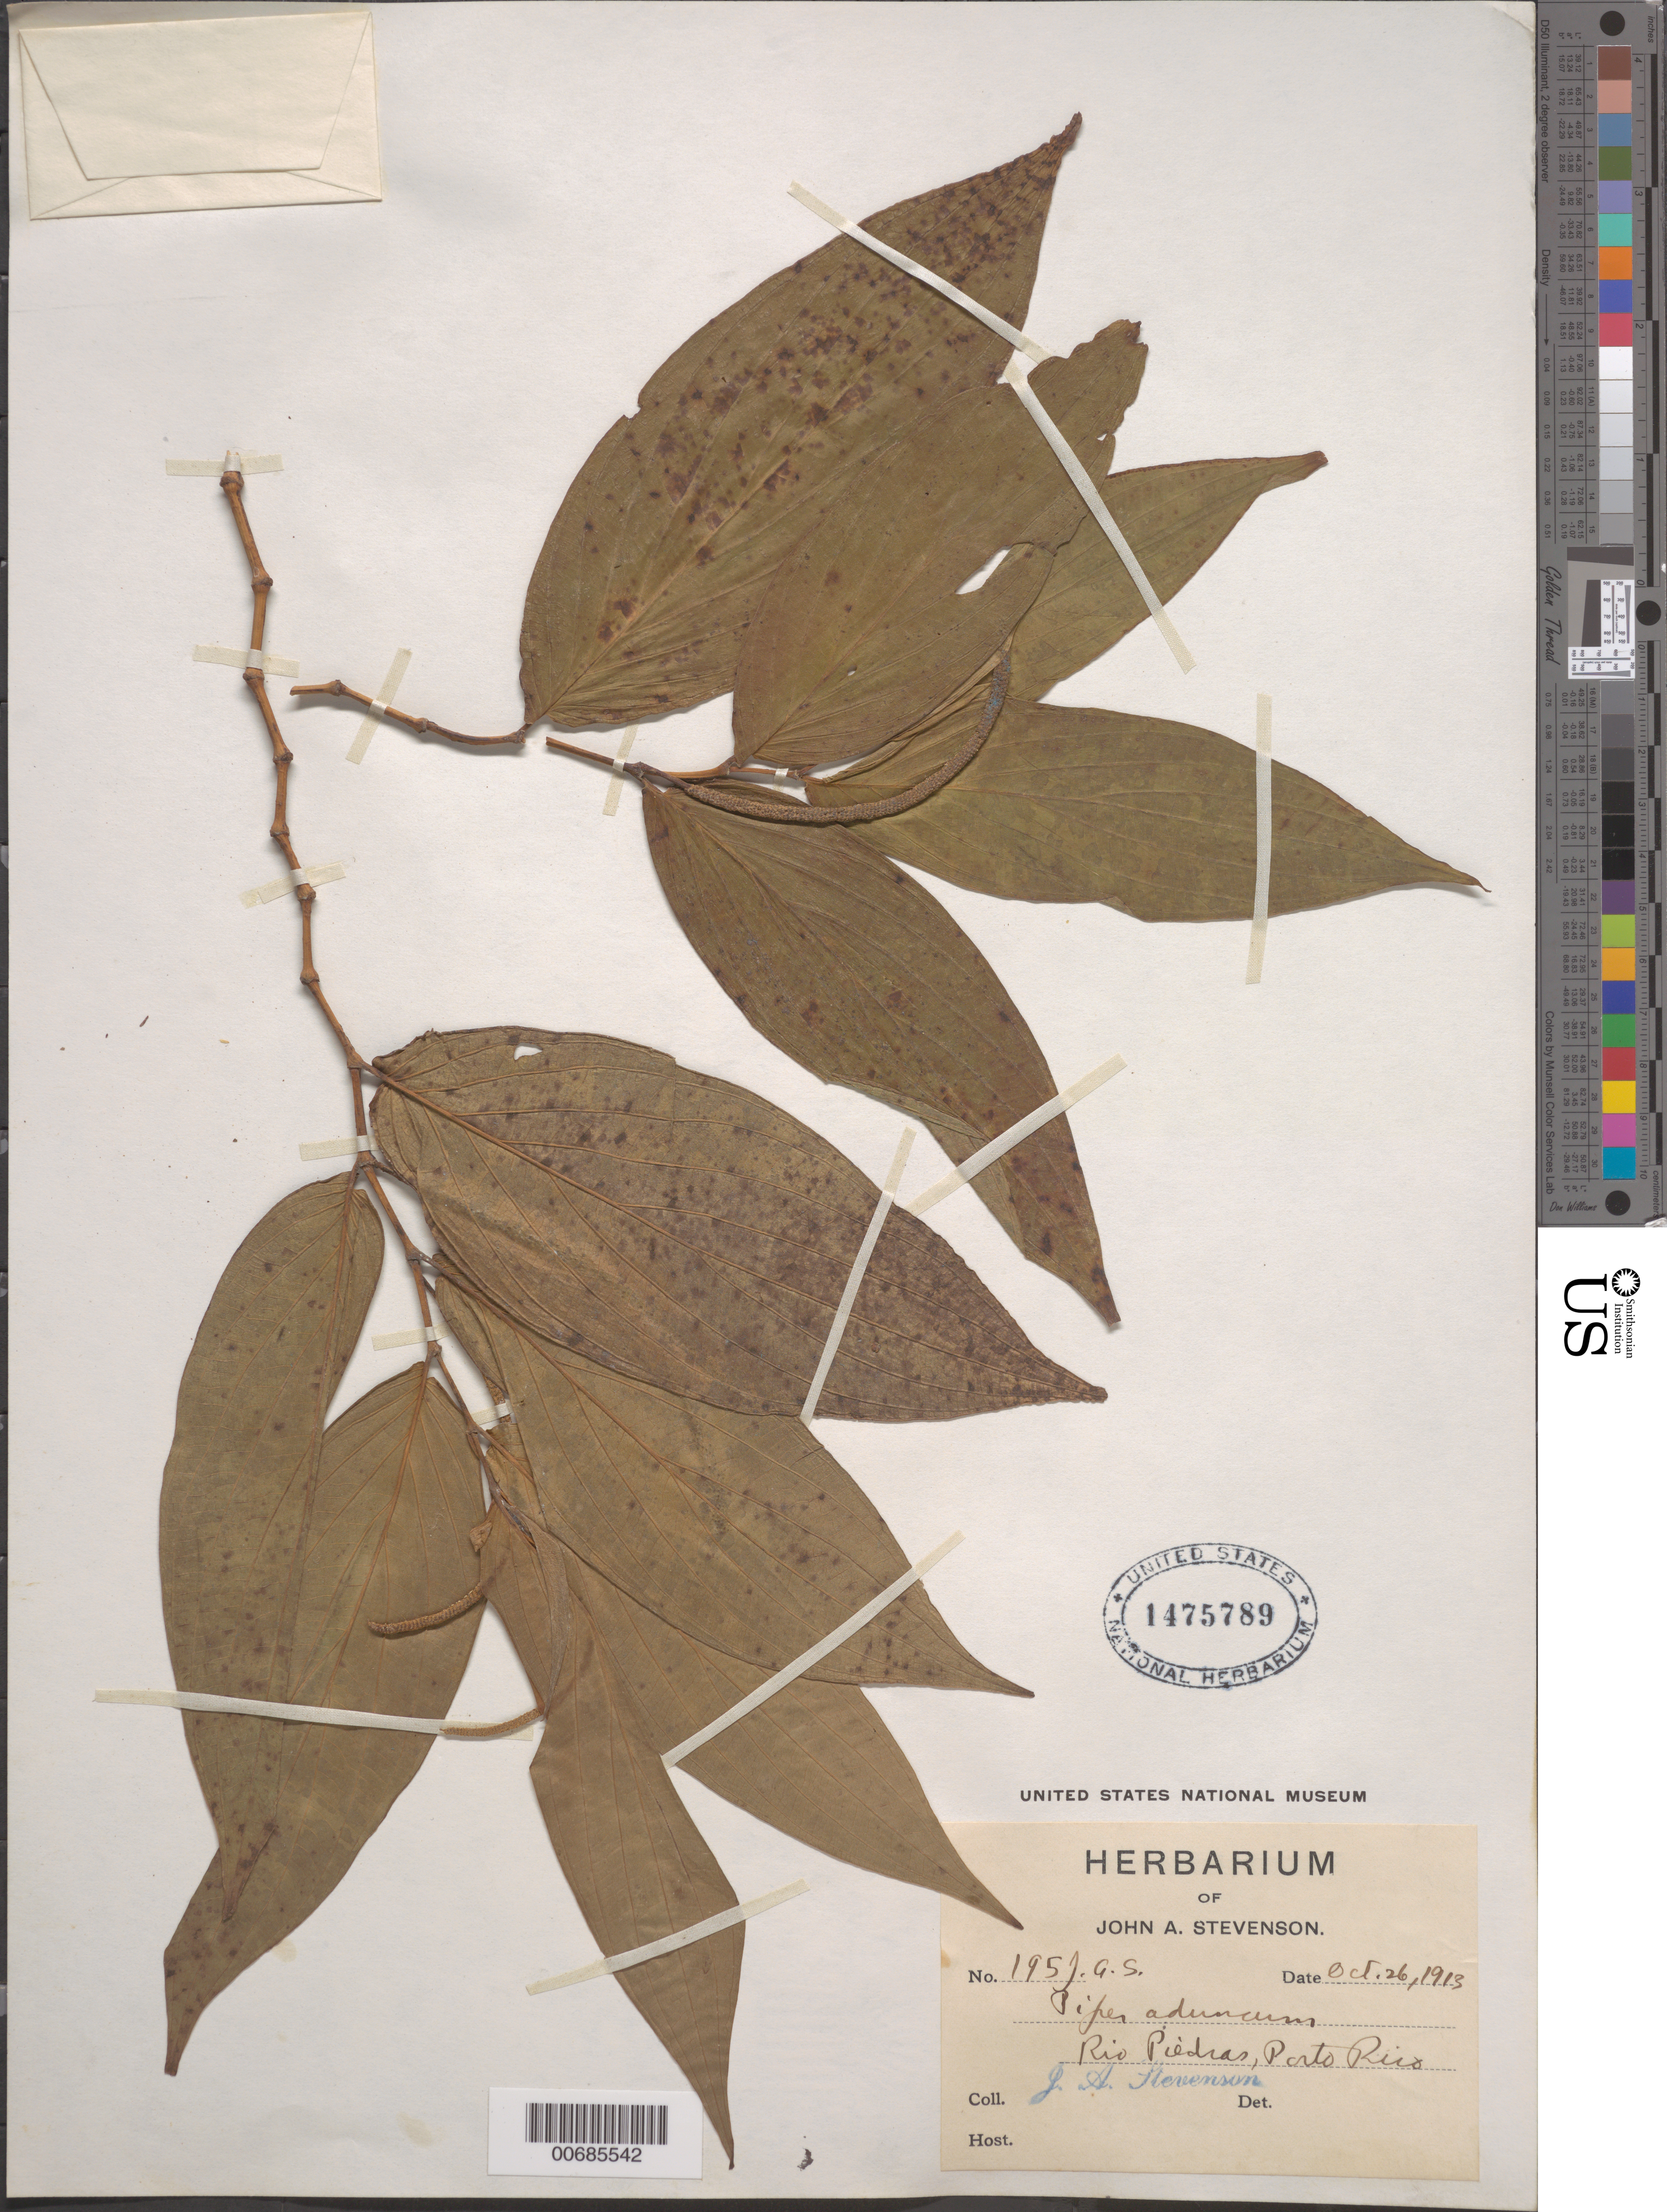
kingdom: Plantae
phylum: Tracheophyta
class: Magnoliopsida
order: Piperales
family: Piperaceae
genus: Piper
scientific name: Piper aduncum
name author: L.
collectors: J. Stevenson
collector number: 195 j.a.s.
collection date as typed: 26 Oct 1913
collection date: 1913-10-26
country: Puerto Rico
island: Greater Antilles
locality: Rio Piedras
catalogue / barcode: US 1475789